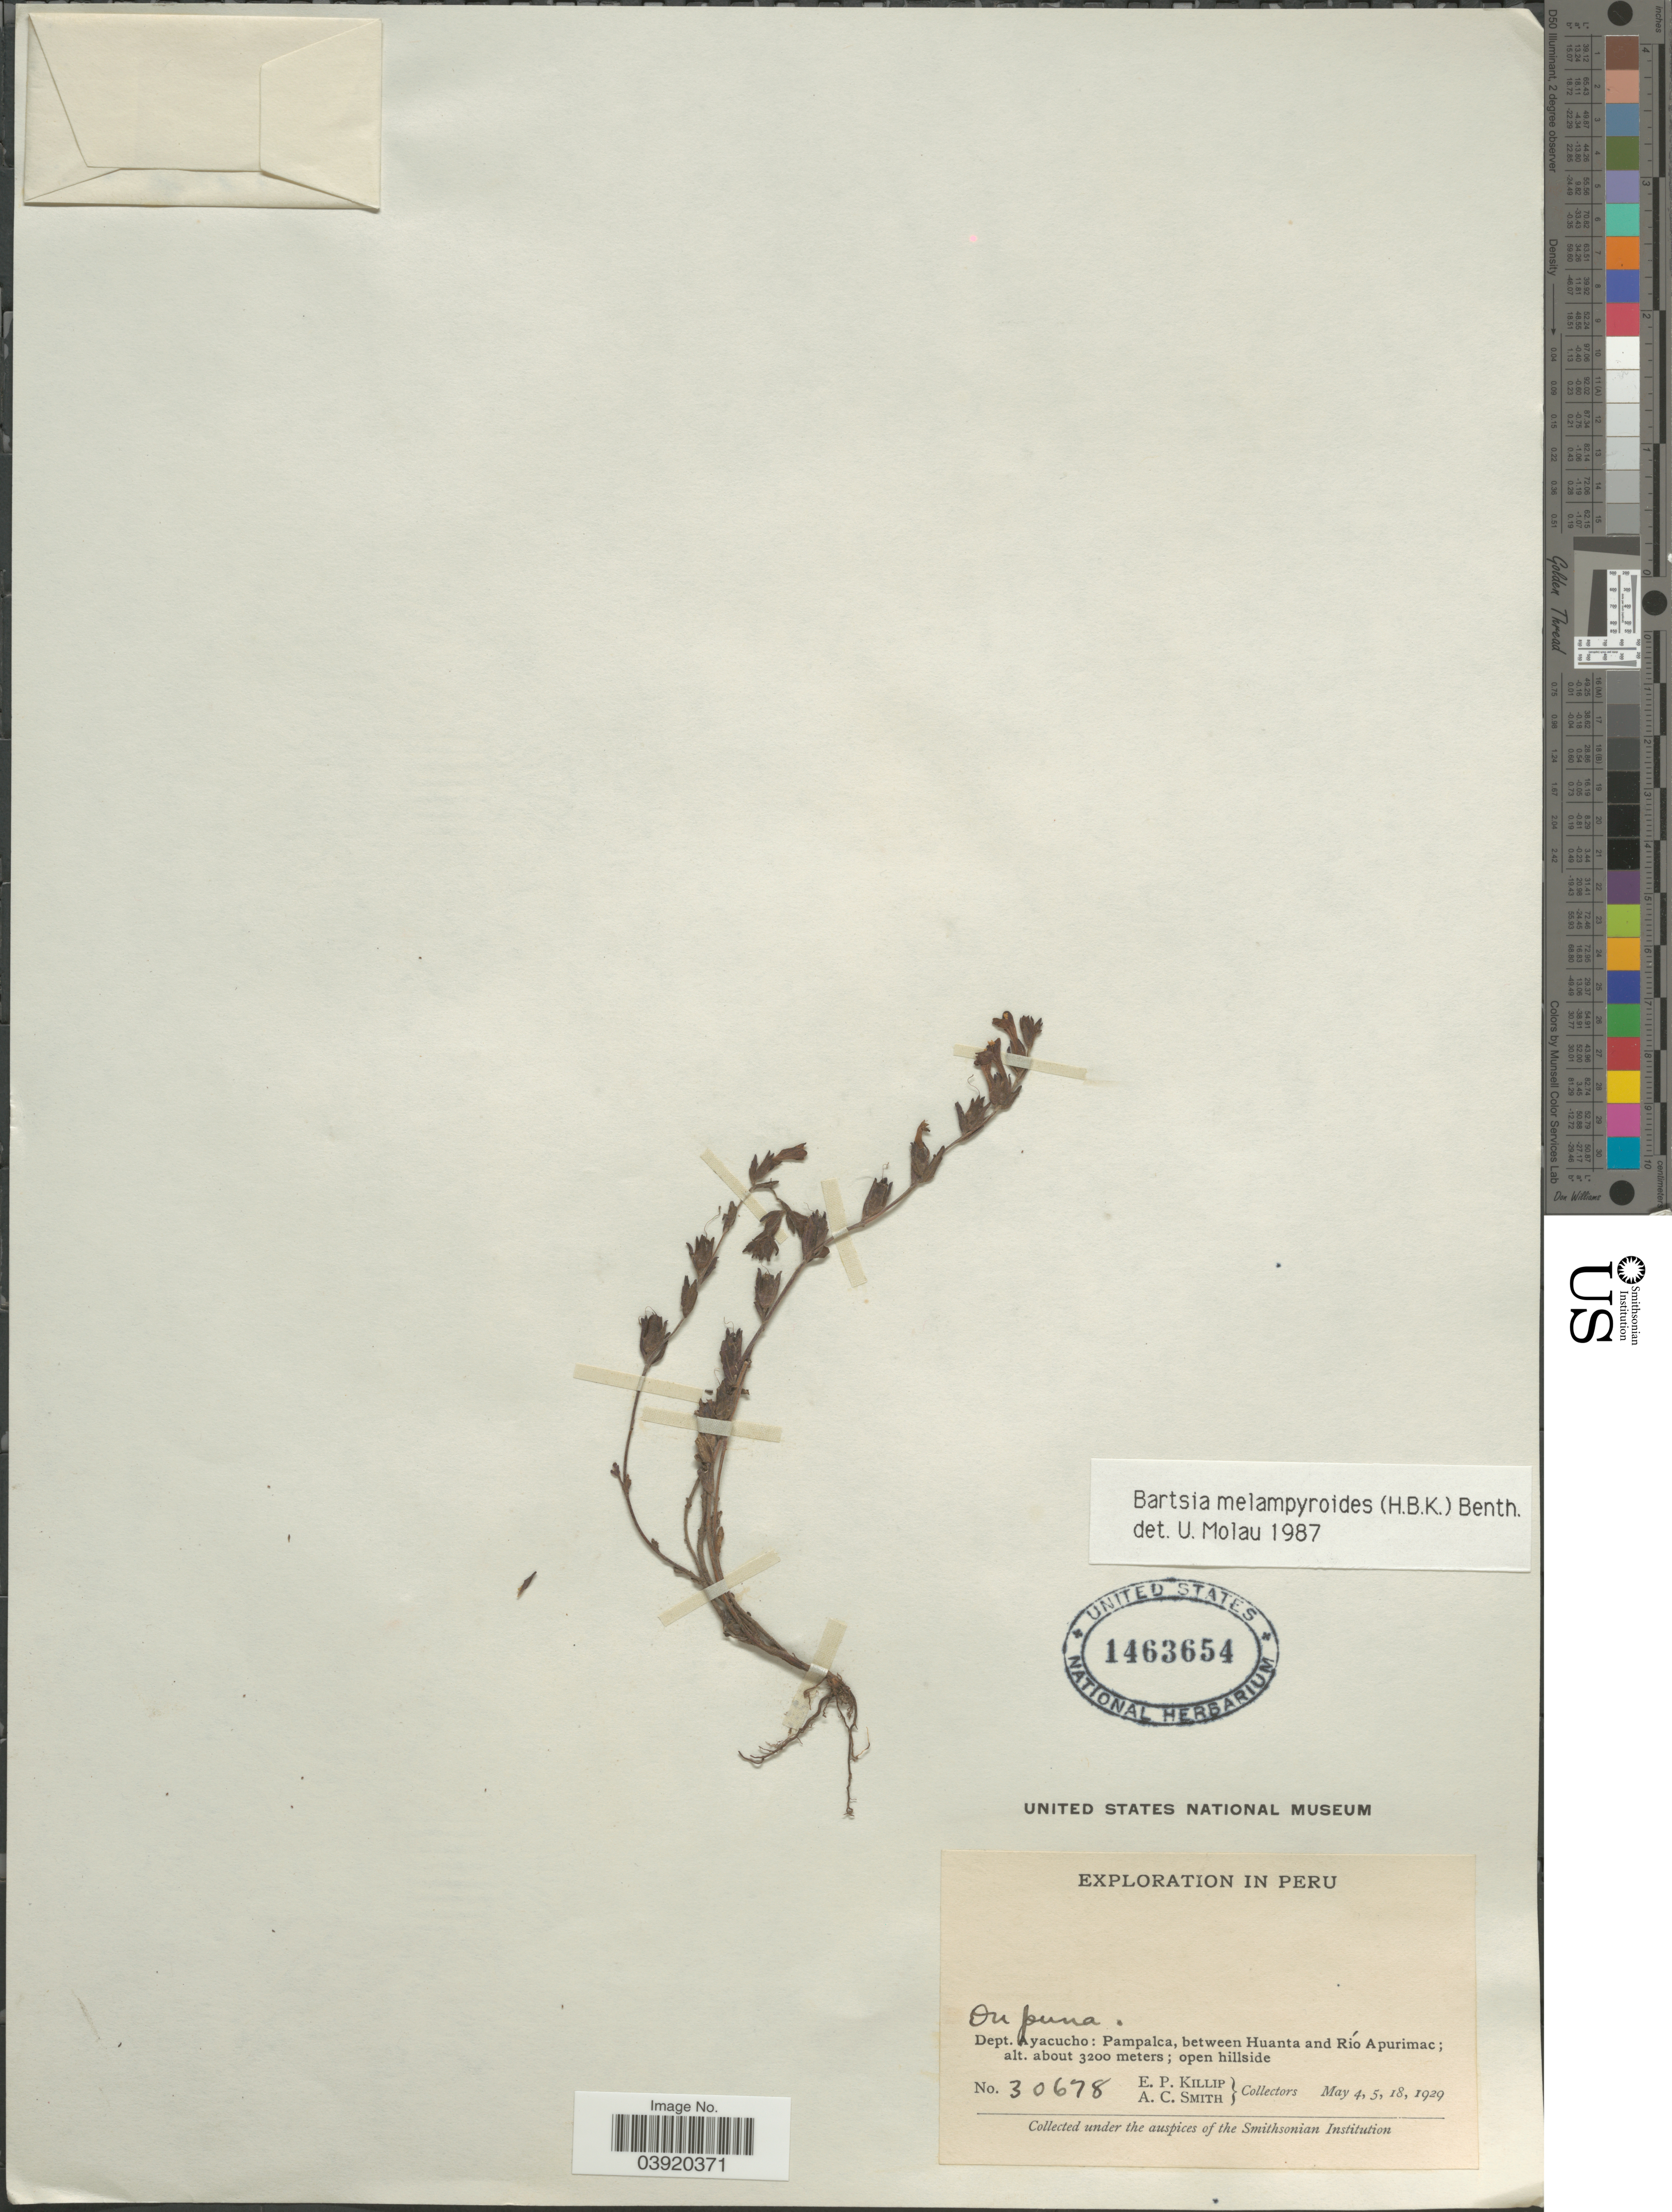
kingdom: Plantae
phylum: Tracheophyta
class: Magnoliopsida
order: Lamiales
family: Orobanchaceae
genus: Bartsia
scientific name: Bartsia melampyroides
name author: (Kunth) Benth.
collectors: E. P. Killip & A. C. Smith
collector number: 30678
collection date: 1929-05-04/1929-05-18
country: Peru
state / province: Ayacucho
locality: Dept. Ayacucho: Pampalca, between Huanta and Río Apurimac.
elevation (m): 3200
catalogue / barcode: US 1463654